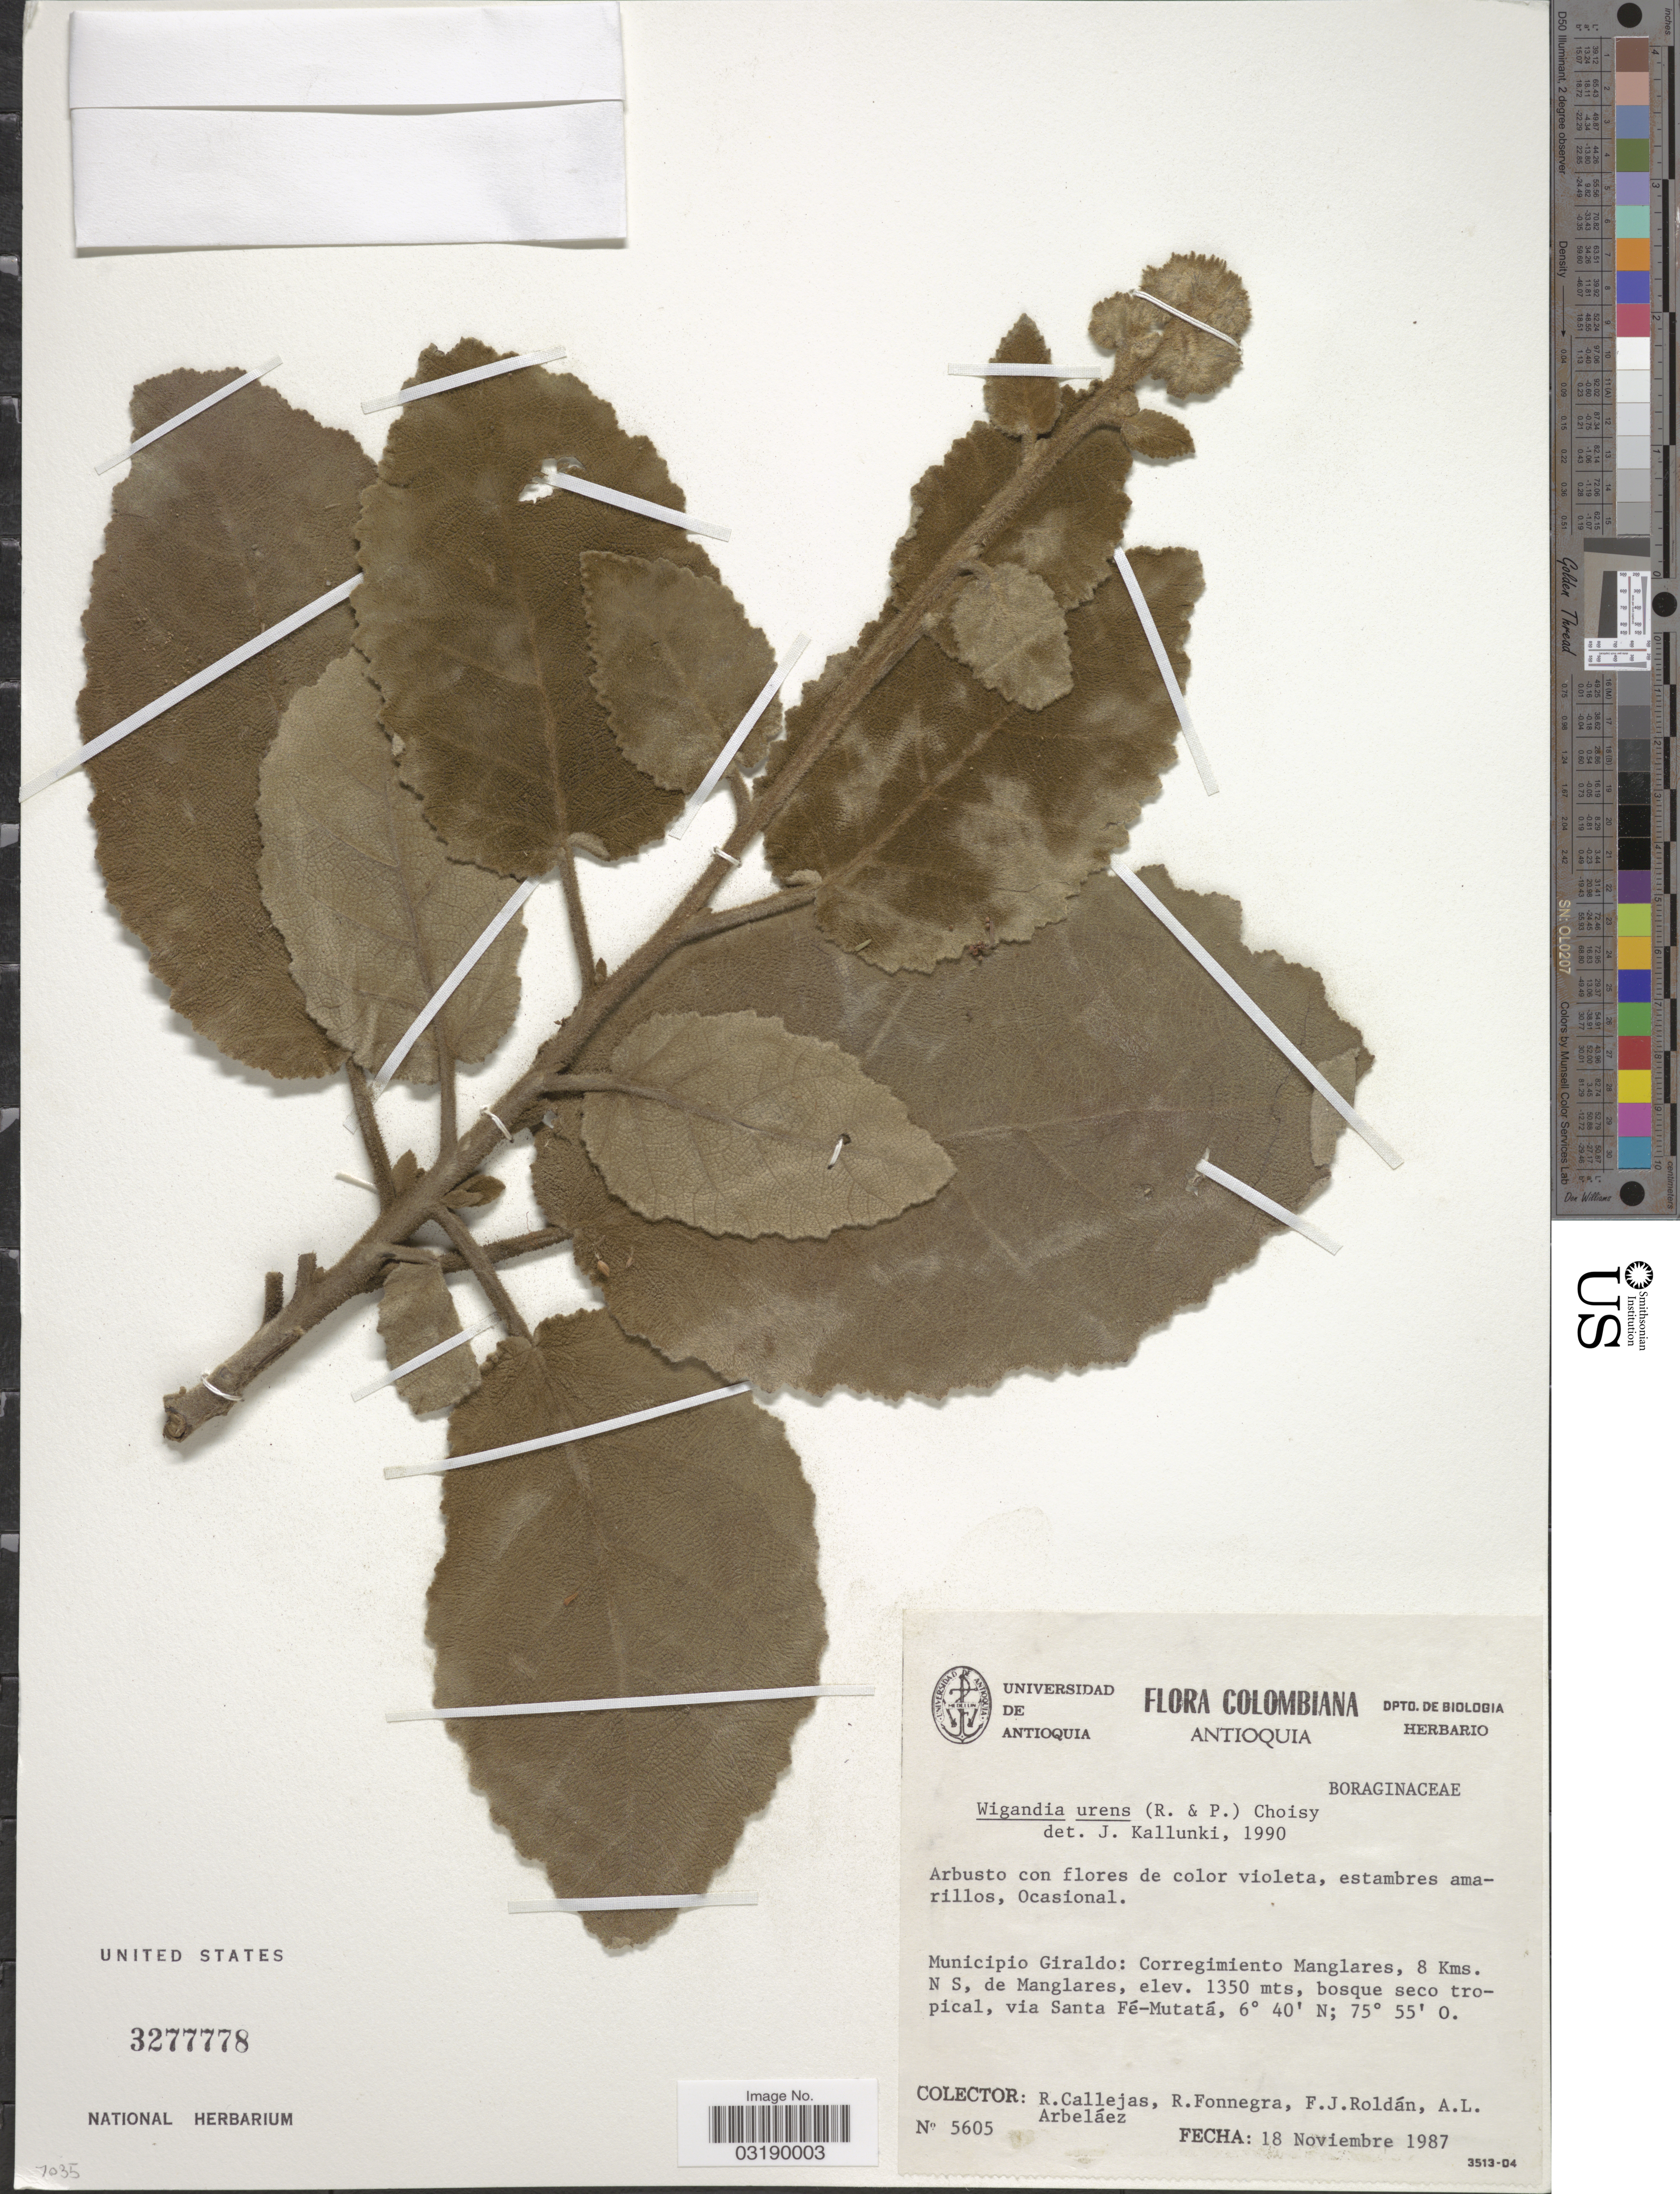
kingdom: Plantae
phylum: Tracheophyta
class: Magnoliopsida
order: Boraginales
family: Namaceae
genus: Wigandia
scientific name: Wigandia urens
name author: (Ruiz & Pav.) Kunth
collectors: R. Callejas, R. Fonnegra G., F. J. Roldán & A. Arbeláez Alvarez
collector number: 5605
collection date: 1987-11-18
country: Colombia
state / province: Antioquia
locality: Municipio Giraldo: Corregimiento Manglares, 8 Kms. N S, de Manglares, bosque seco tropical, via Santa Fé-Mutatá.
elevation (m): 1350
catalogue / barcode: US 3277778